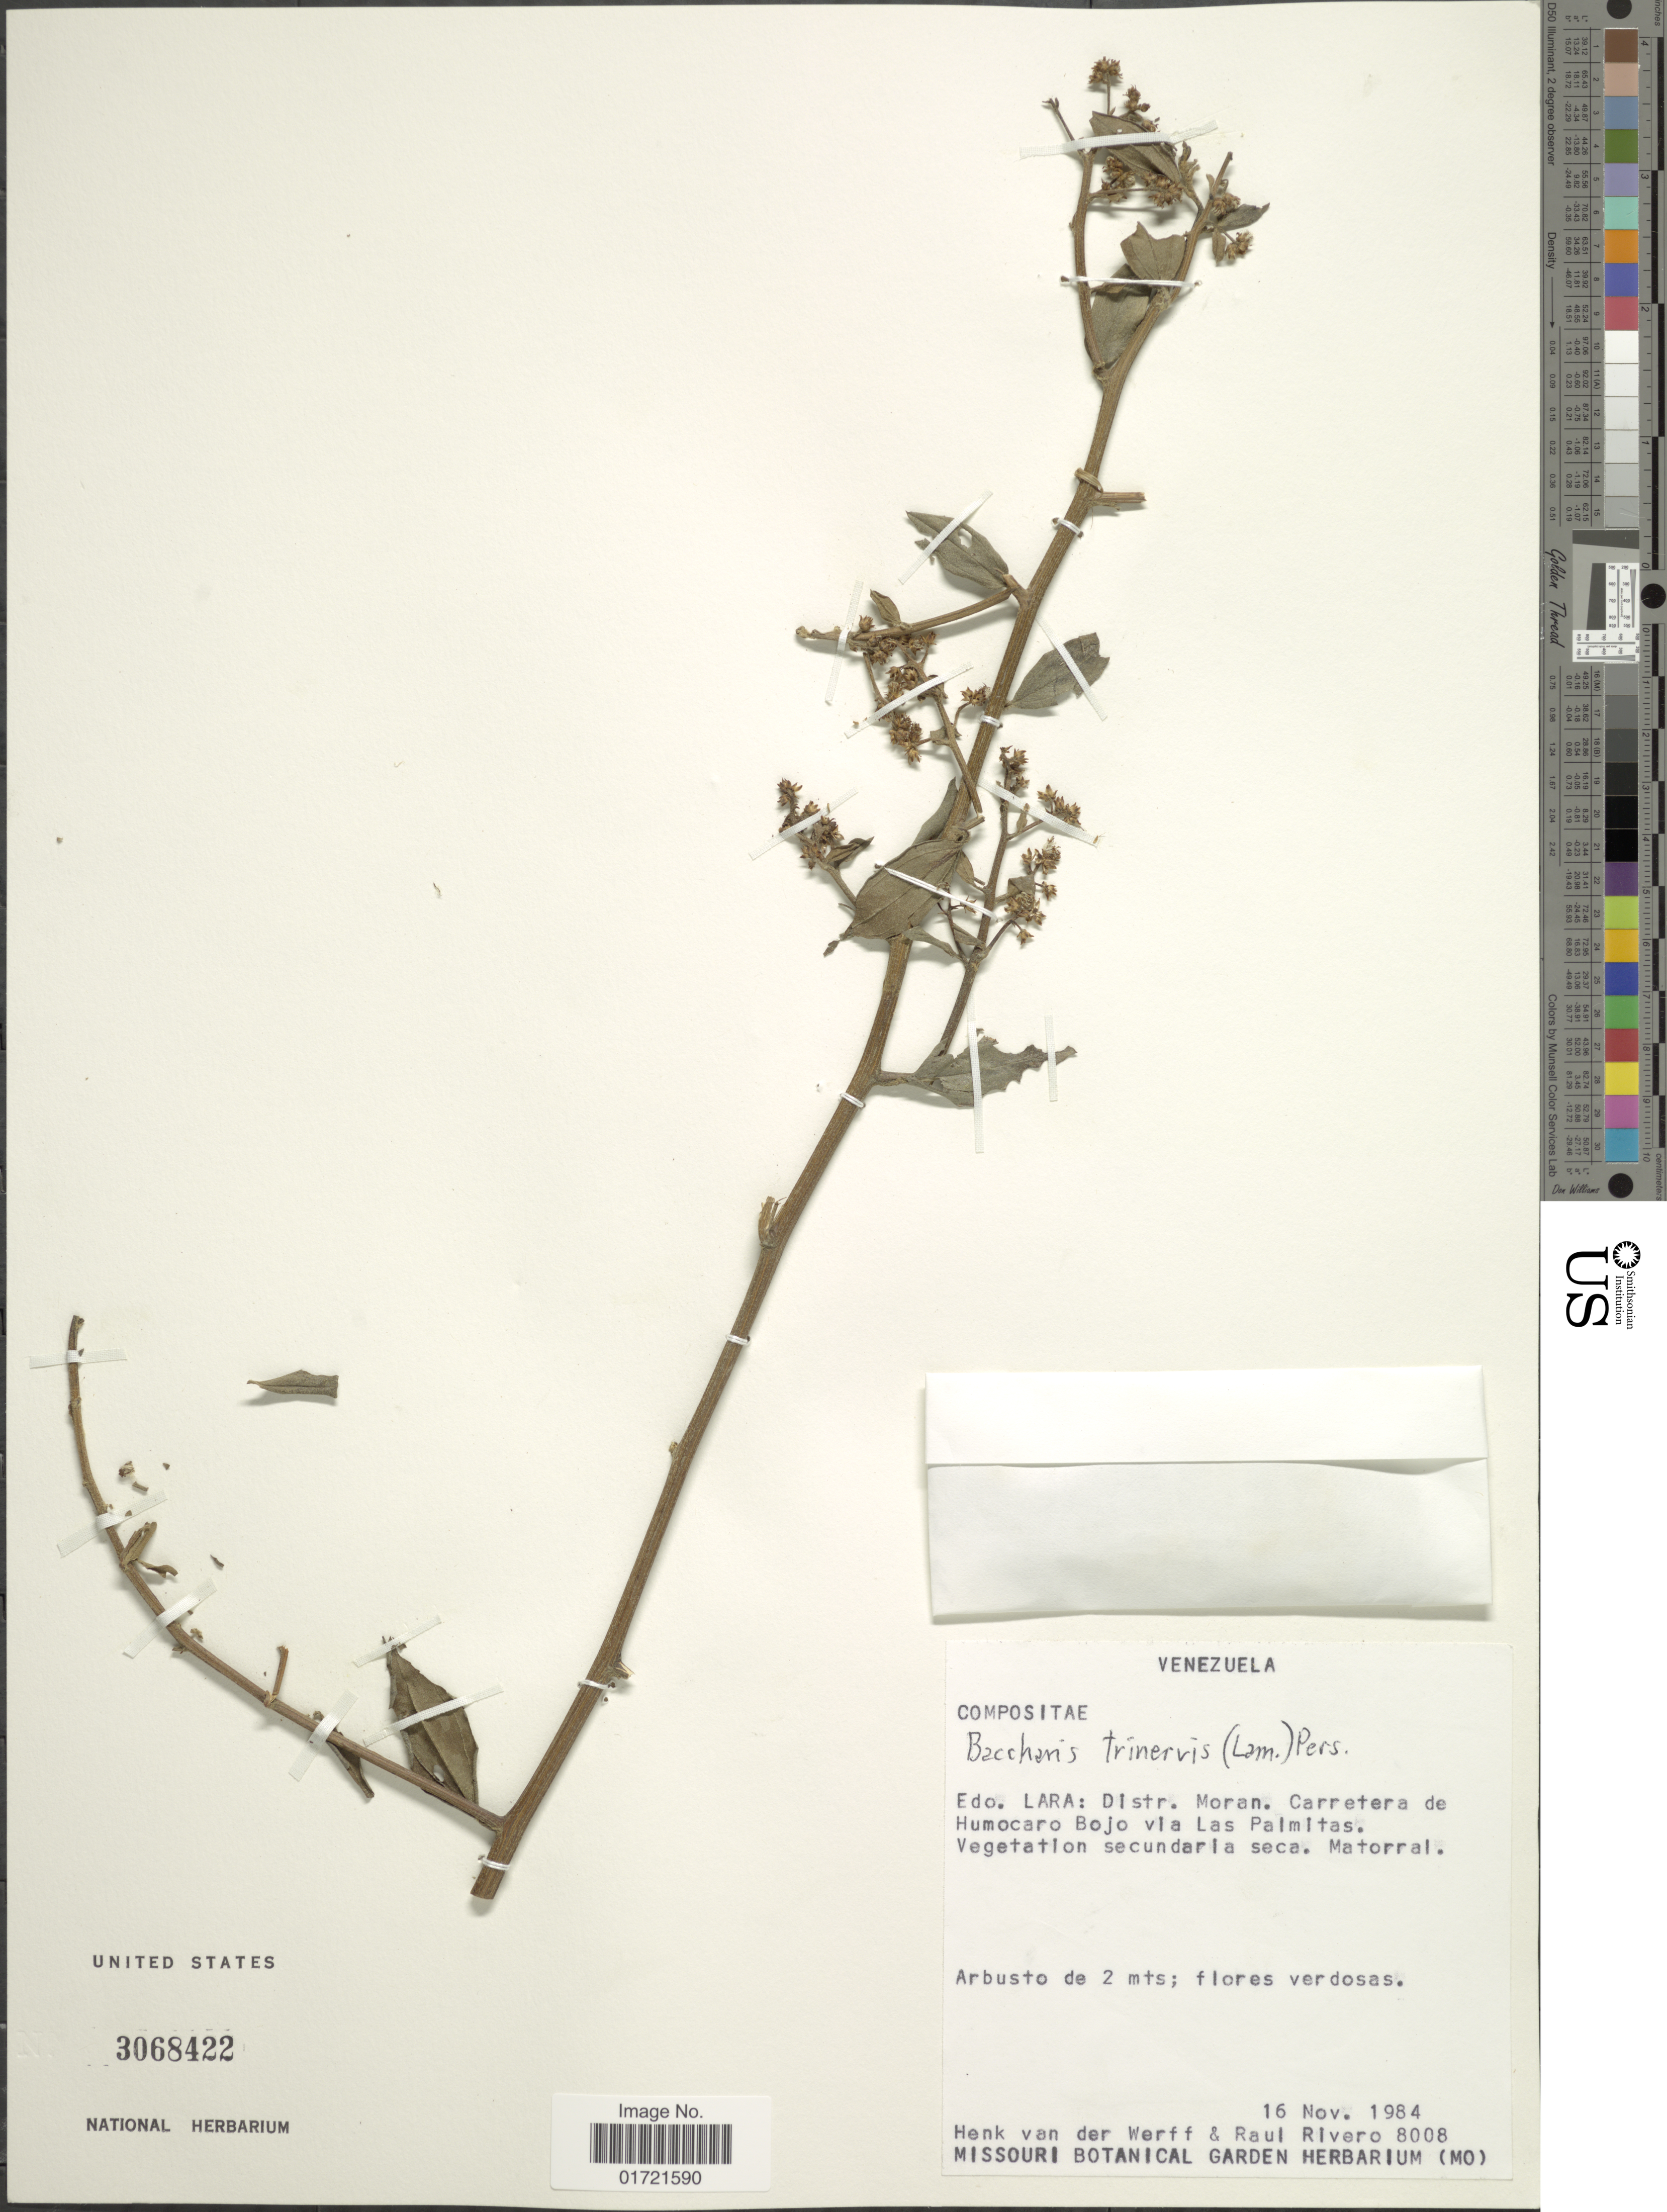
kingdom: Plantae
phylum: Tracheophyta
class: Magnoliopsida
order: Asterales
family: Asteraceae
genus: Baccharis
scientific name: Baccharis trinervis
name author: (Lam.) Pers.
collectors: H. van der Werff & R. Rivero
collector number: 8008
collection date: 1984-11-16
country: Venezuela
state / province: Lara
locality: Distr. Moran. Carretera de Humocaro Bojo via Las Palmitas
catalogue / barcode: US 3068422